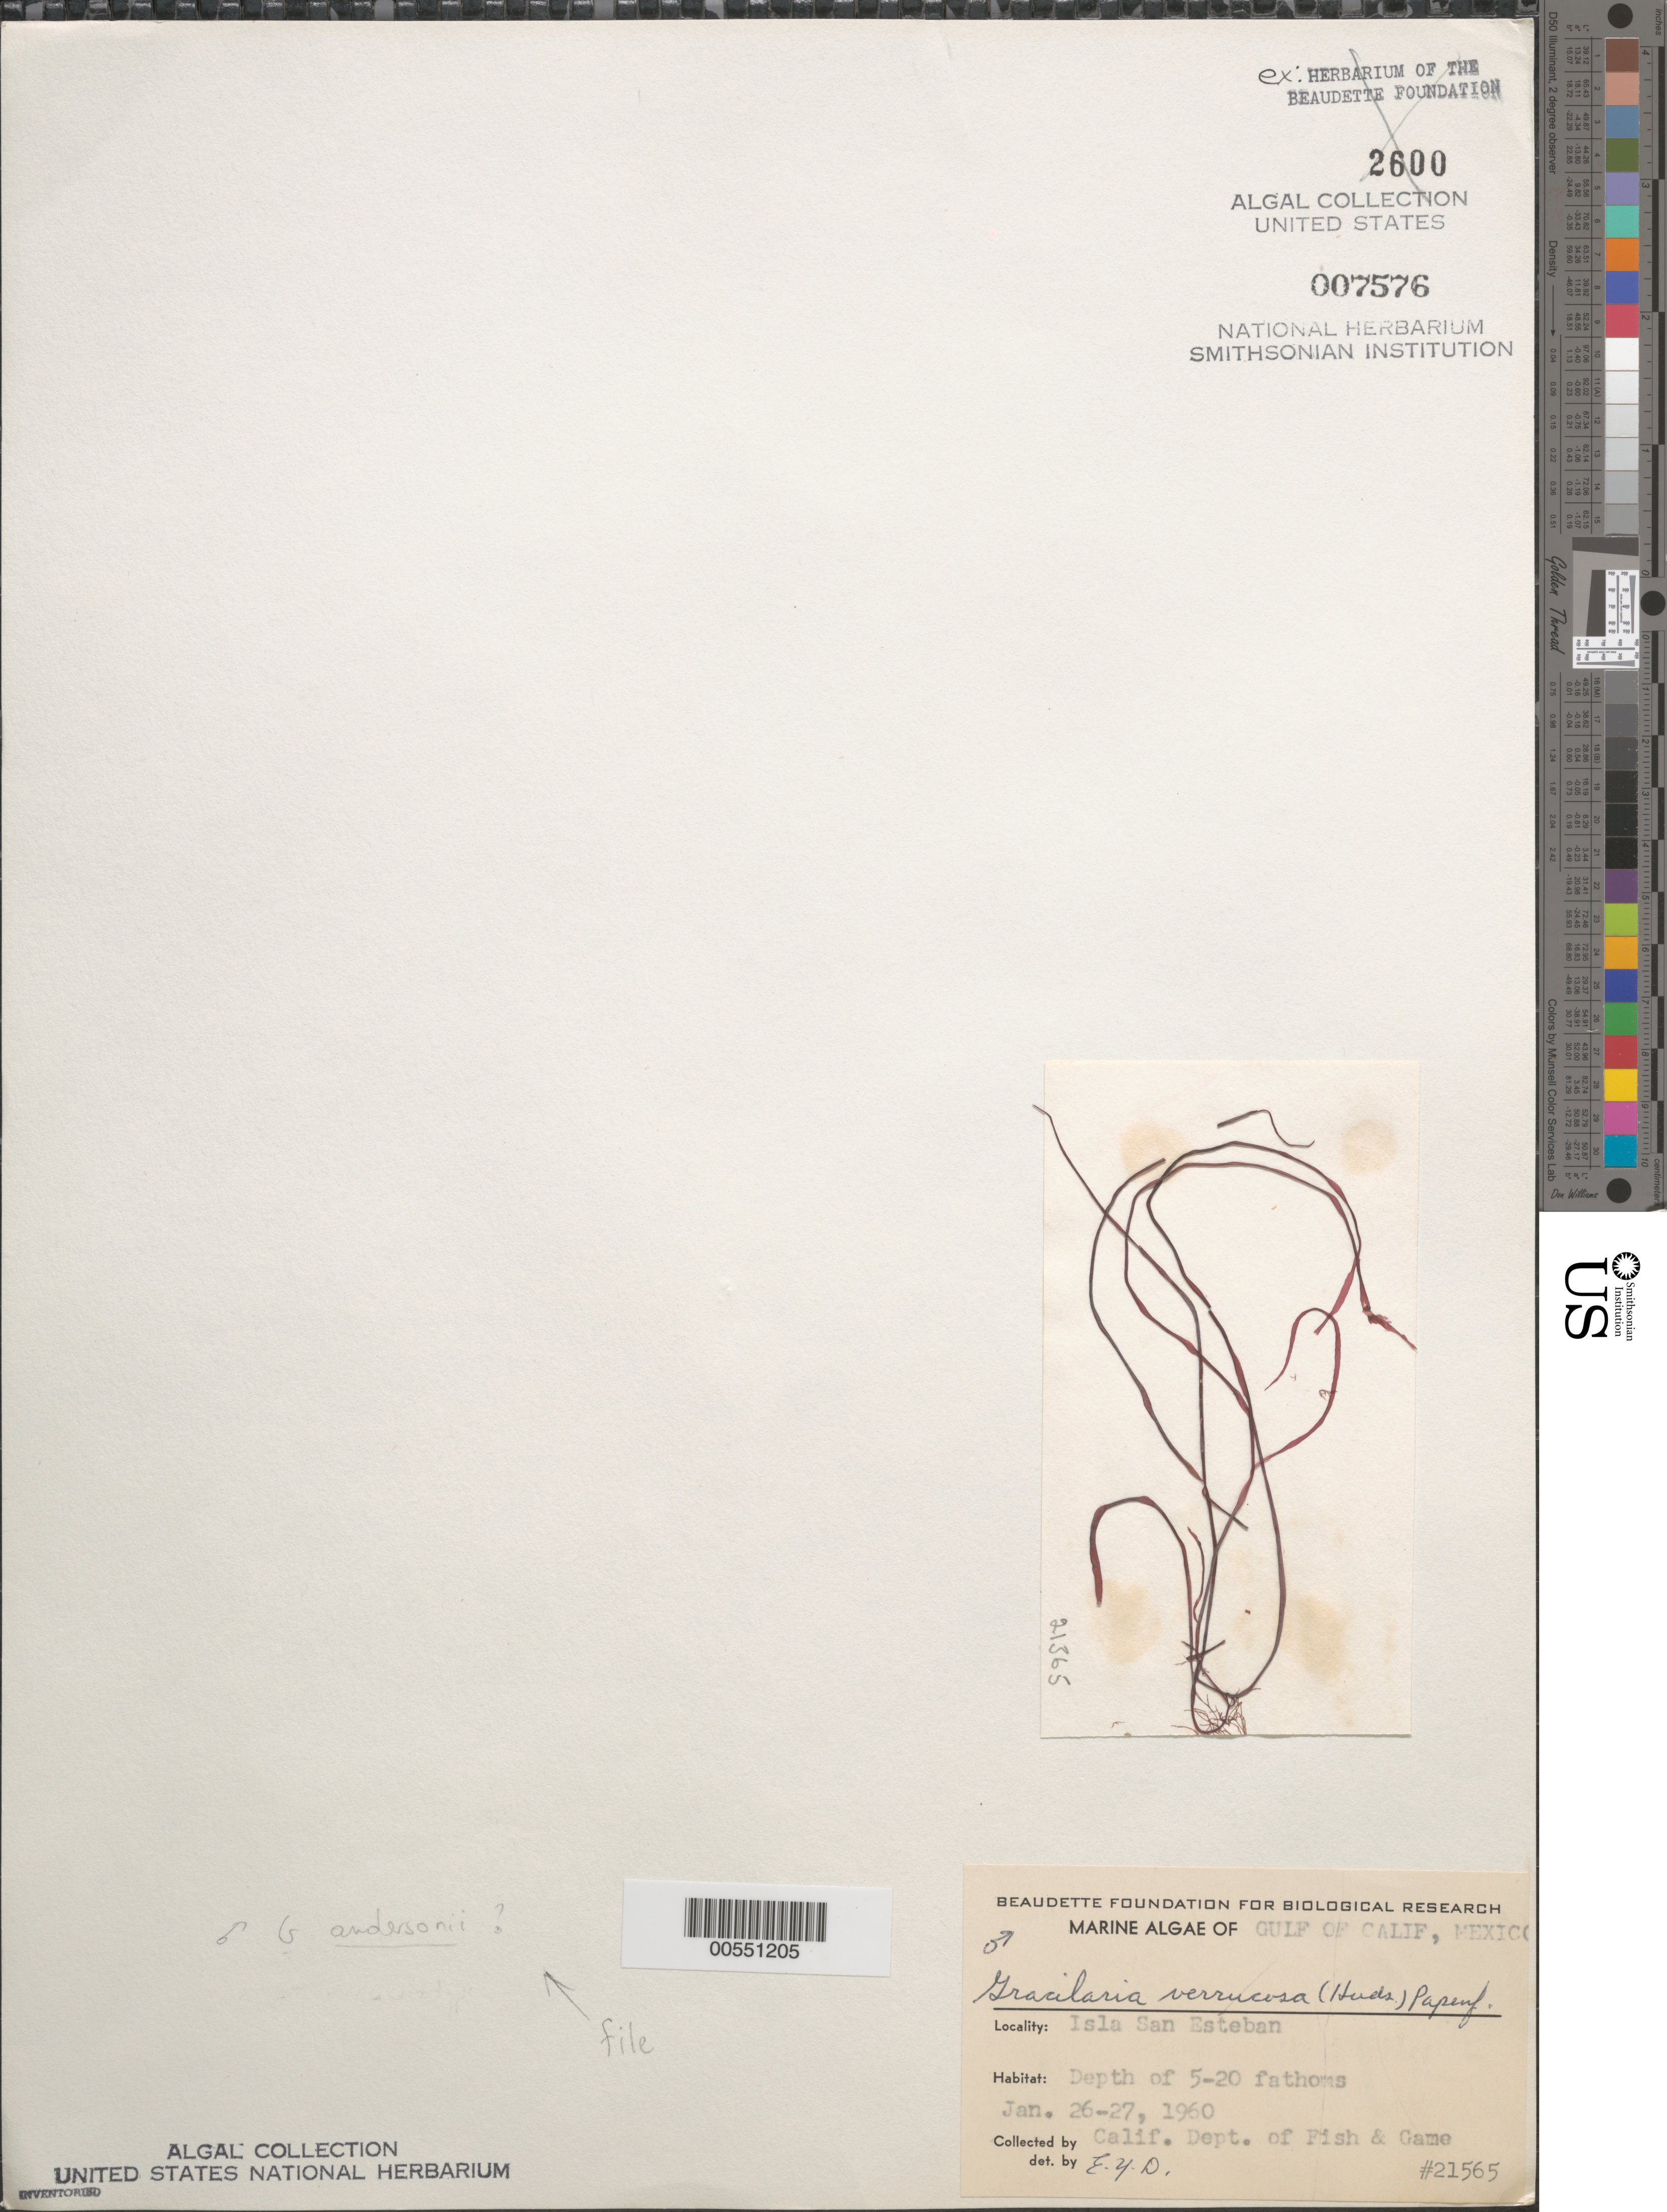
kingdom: Plantae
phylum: Rhodophyta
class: Florideophyceae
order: Gracilariales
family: Gracilariaceae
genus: Gracilariopsis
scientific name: Gracilariopsis andersonii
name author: (Grunow) E.Y. Dawson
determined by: Algae name updating Project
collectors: California Dept of Fish & Game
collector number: EYD 21565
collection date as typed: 26 Jan 1960 TO 27 Jan 1960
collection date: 1960-01-26/1960-01-27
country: Mexico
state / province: Baja California Norte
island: Isla San Esteban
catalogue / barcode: US 7576